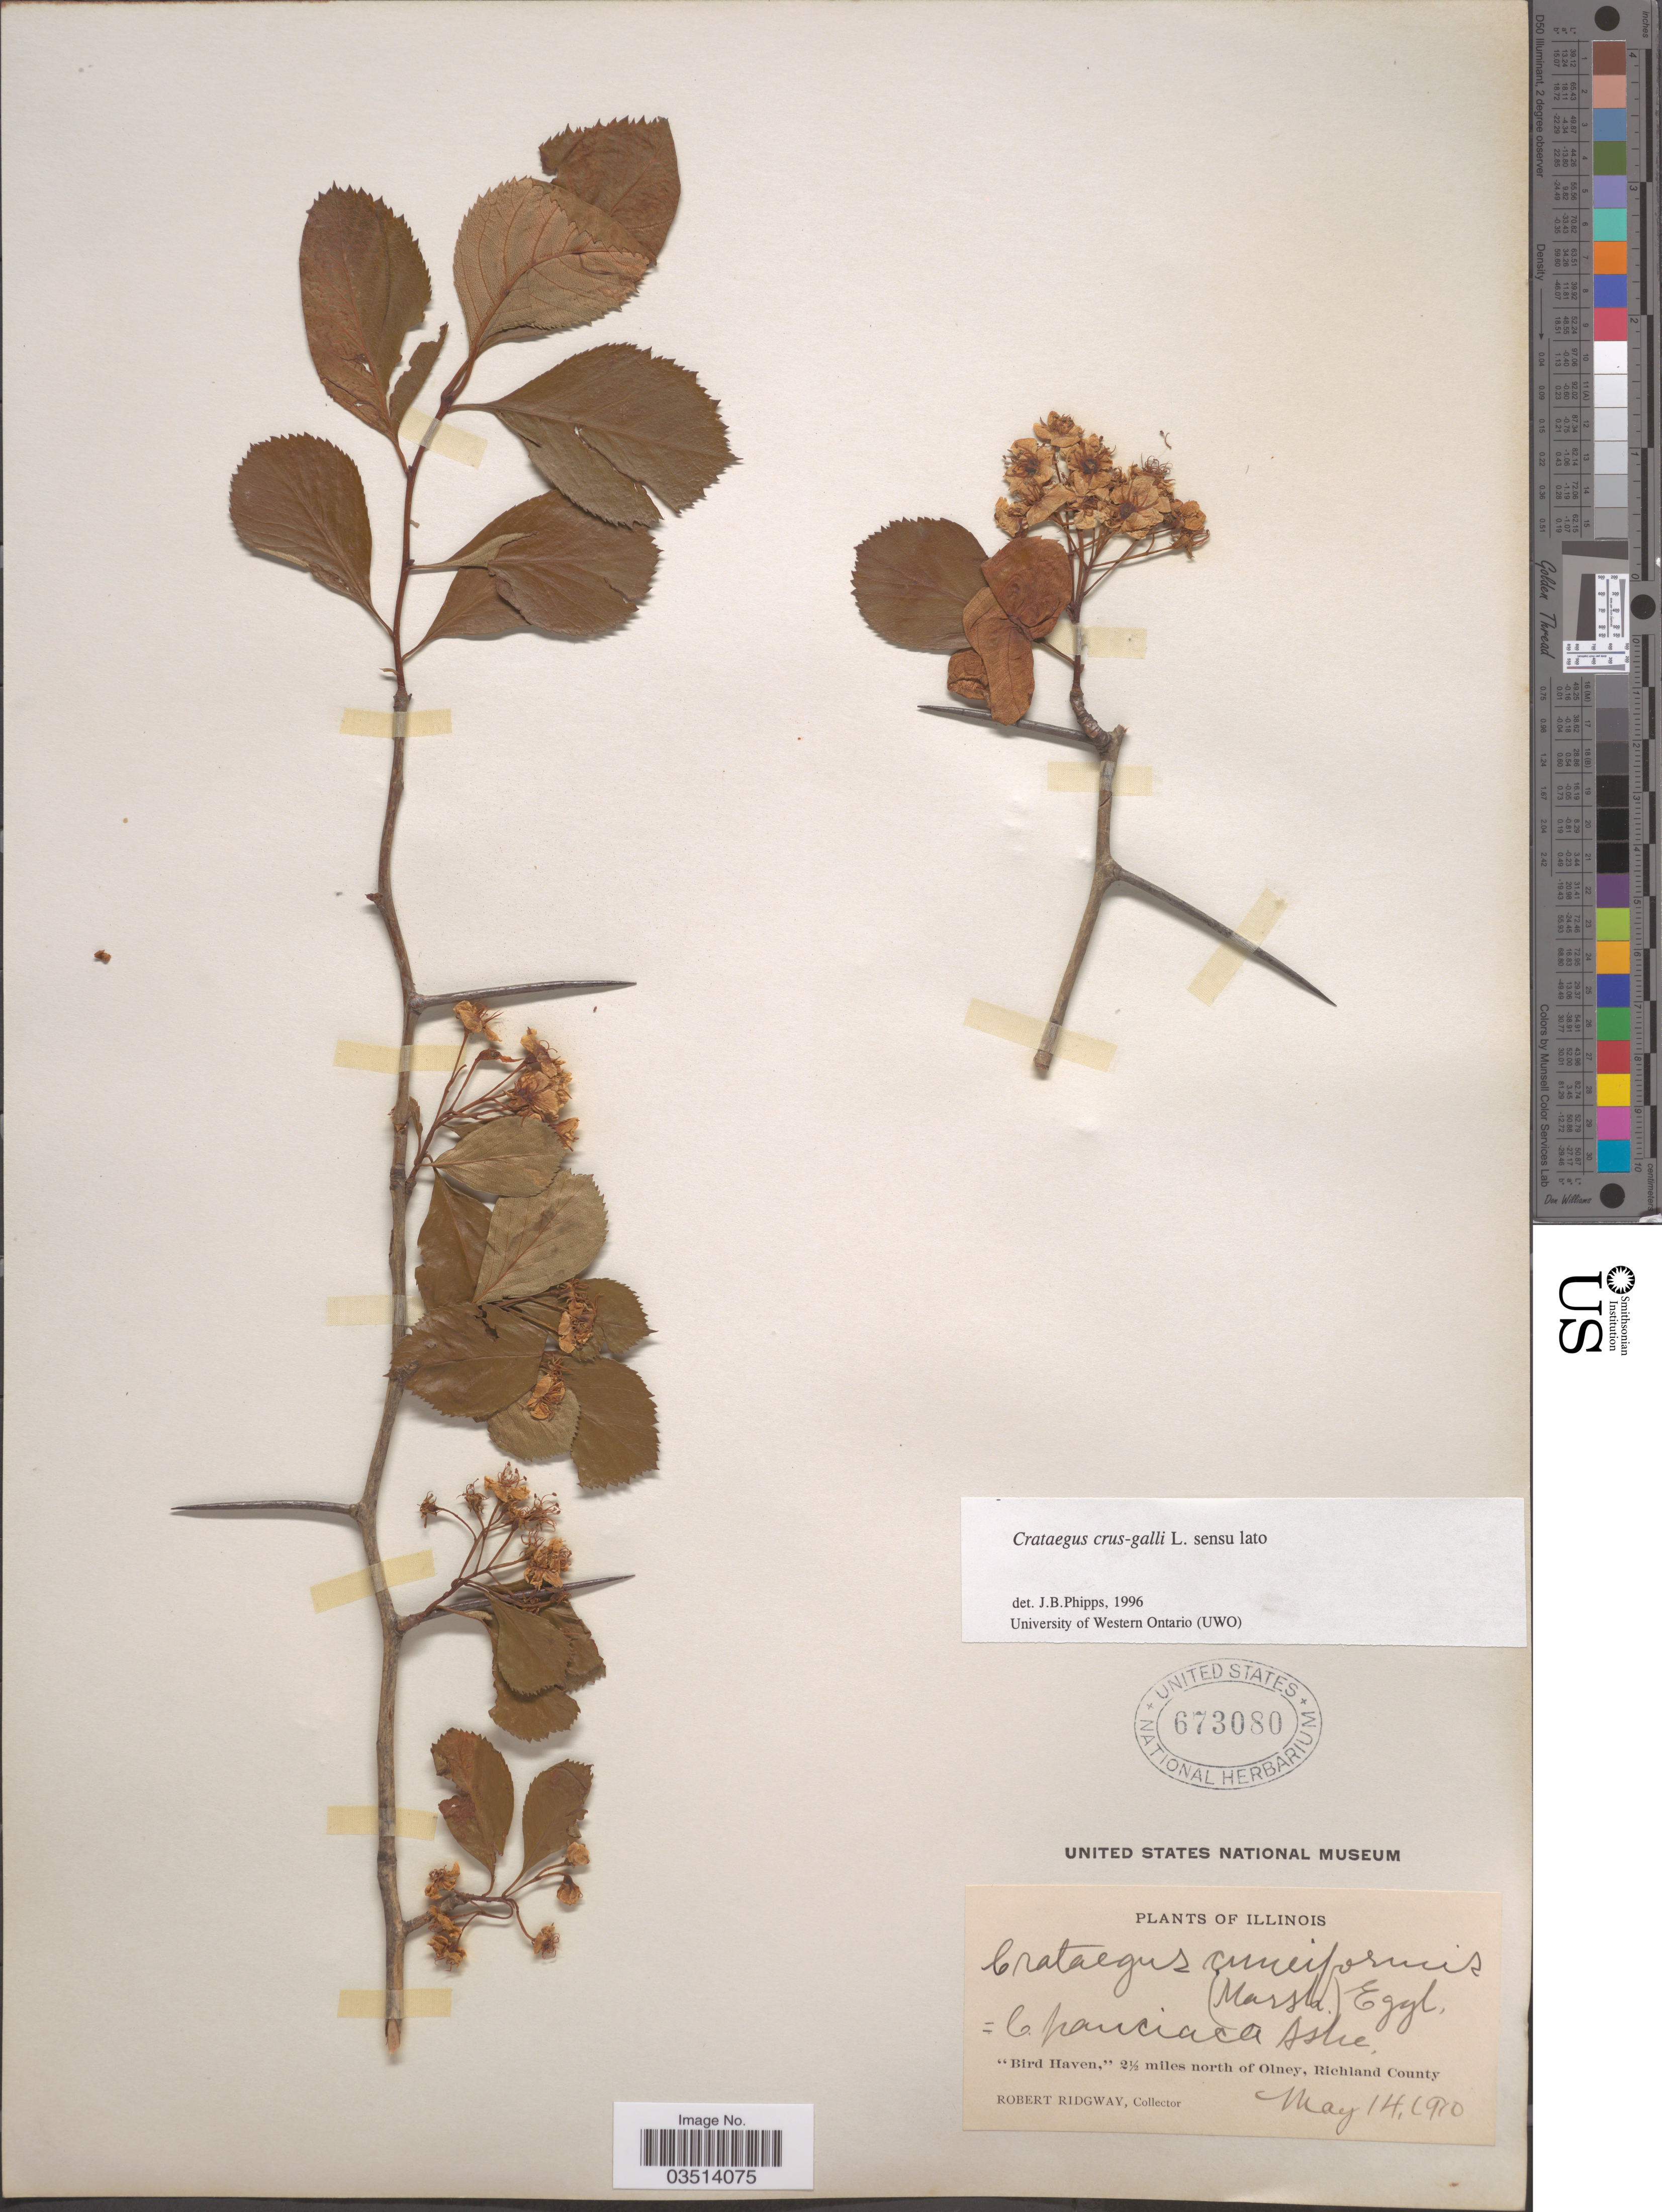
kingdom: Plantae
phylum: Tracheophyta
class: Magnoliopsida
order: Rosales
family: Rosaceae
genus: Crataegus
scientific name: Crataegus crus-galli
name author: L.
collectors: R. Ridgway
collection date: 1910-05-14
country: United States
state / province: Illinois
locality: Bird haven,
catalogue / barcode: US 673080